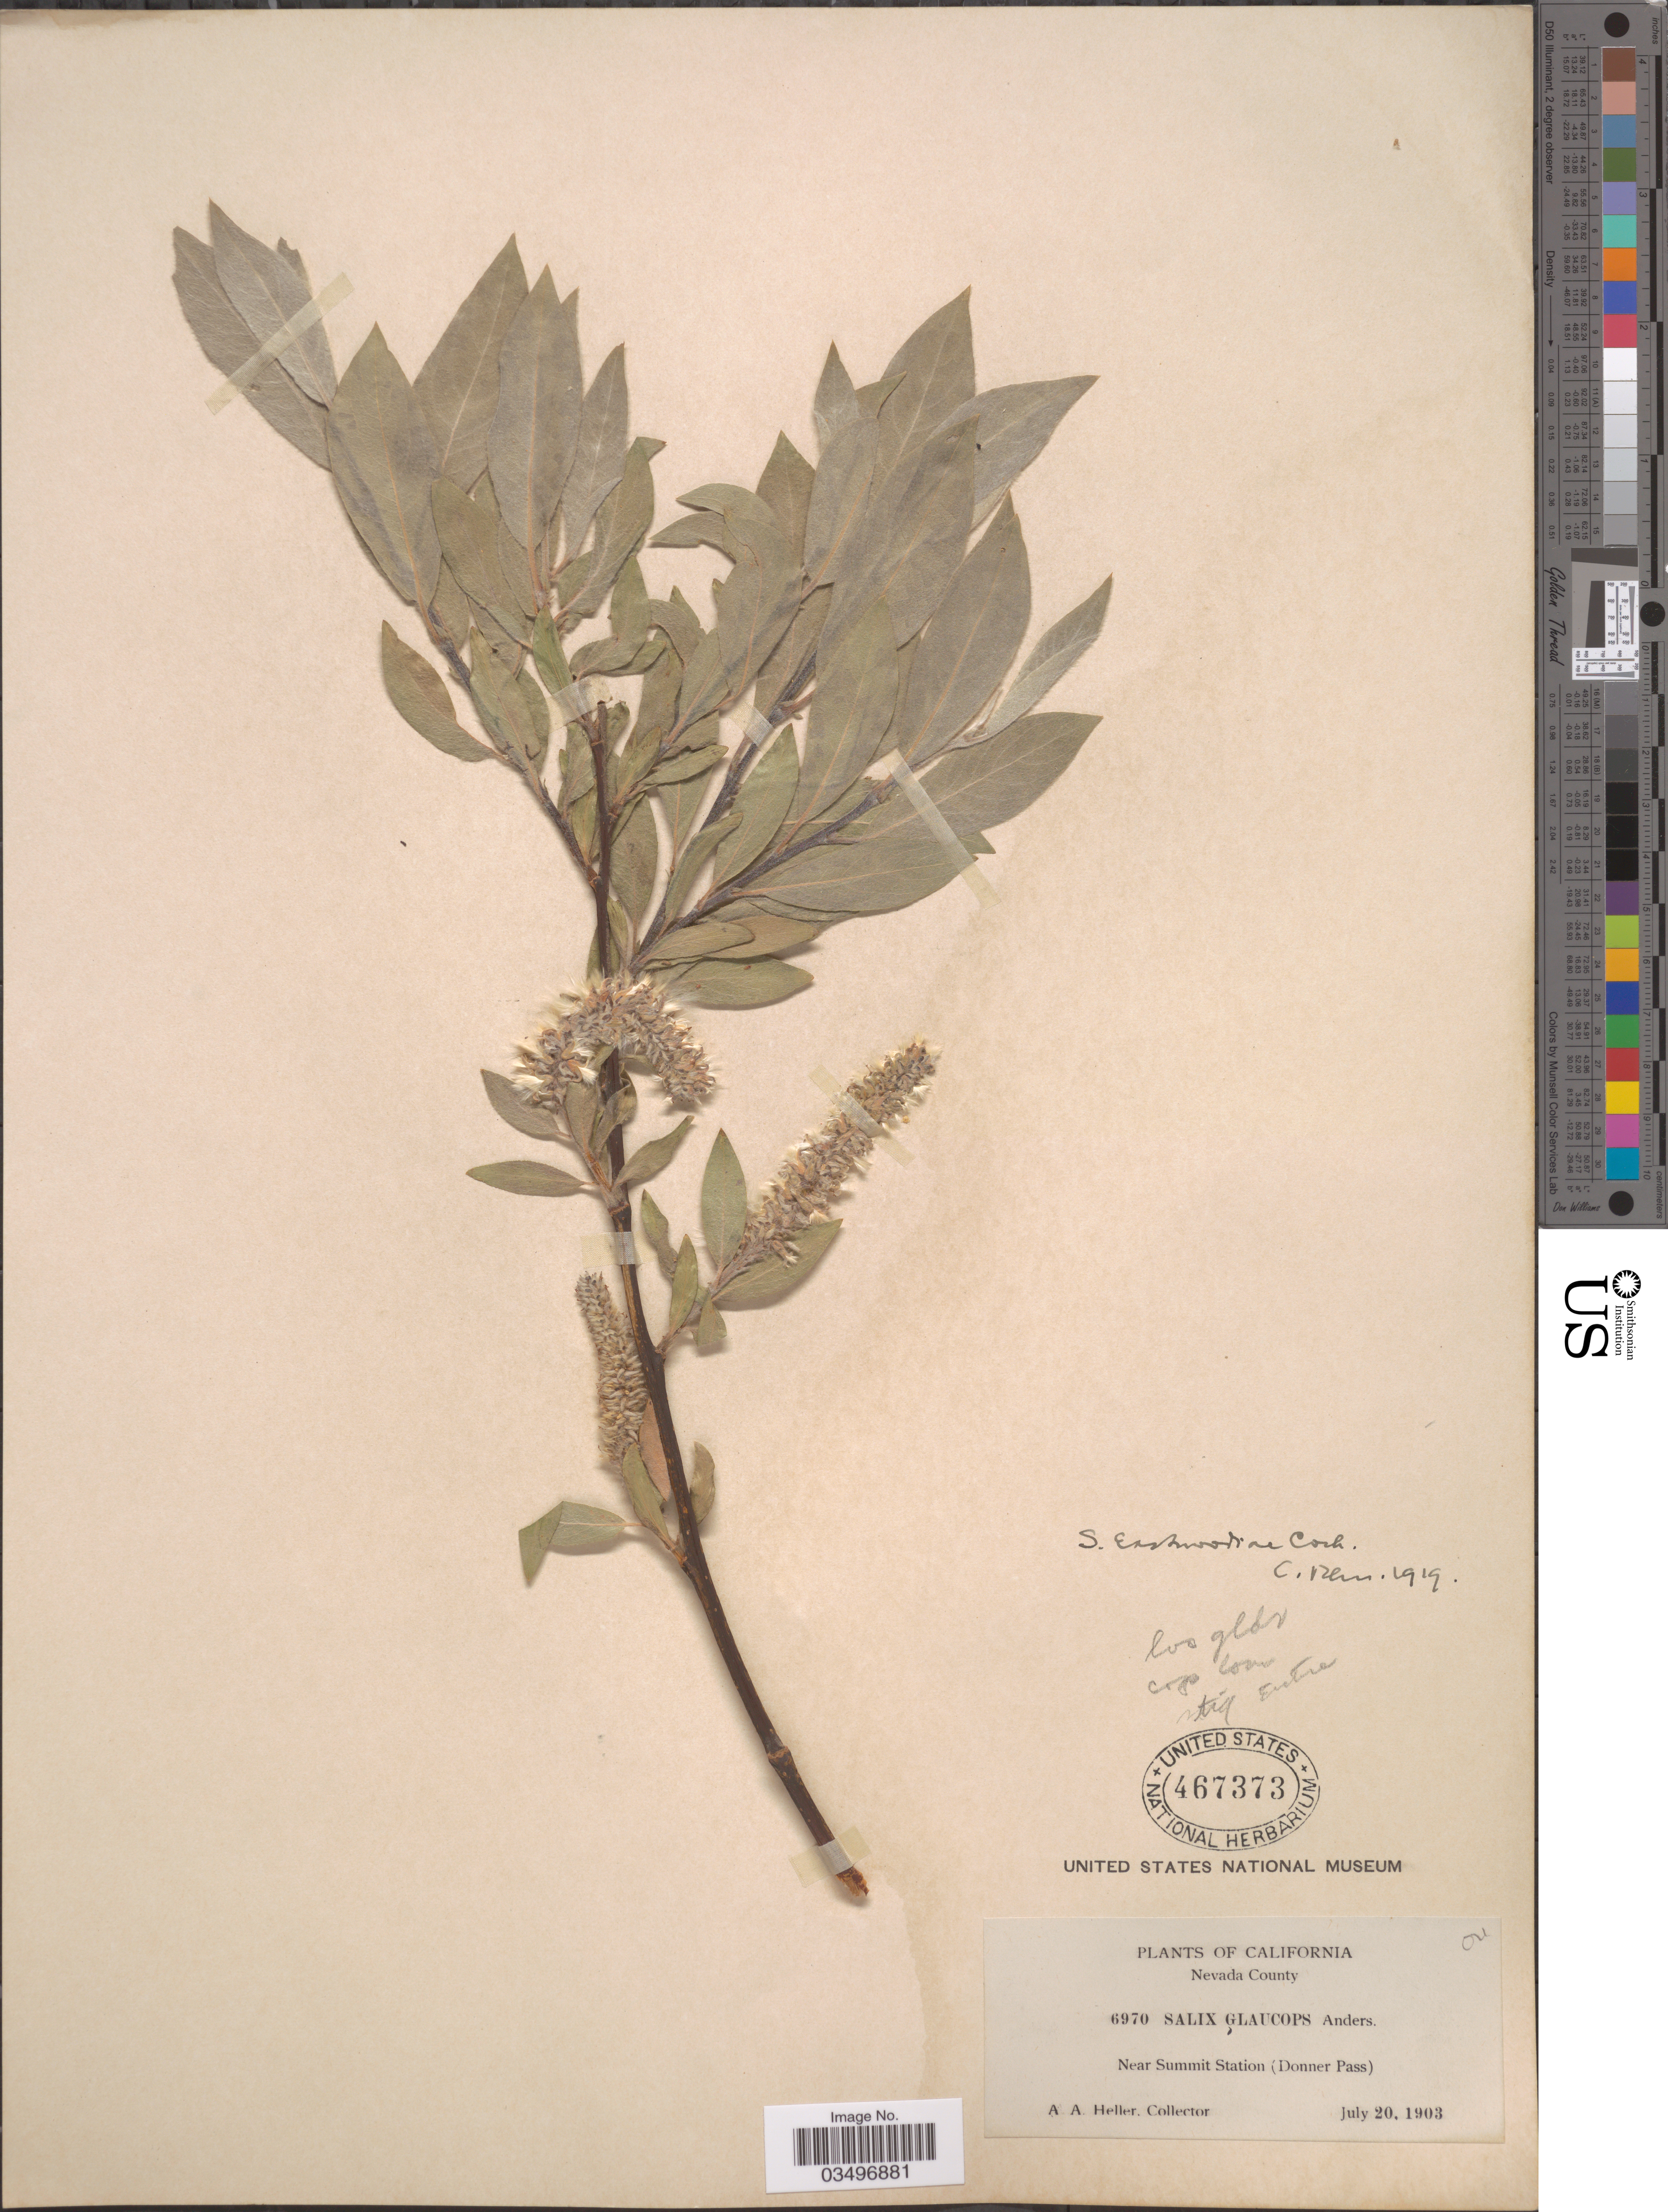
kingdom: Plantae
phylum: Tracheophyta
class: Magnoliopsida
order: Malpighiales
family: Salicaceae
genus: Salix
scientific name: Salix eastwoodiae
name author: Cockerell ex A. Heller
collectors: A. A. Heller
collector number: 6970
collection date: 1903-07-20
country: United States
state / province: California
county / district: Nevada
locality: Nevada County. Near Summit Station (Donner Pass).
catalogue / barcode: US 467373